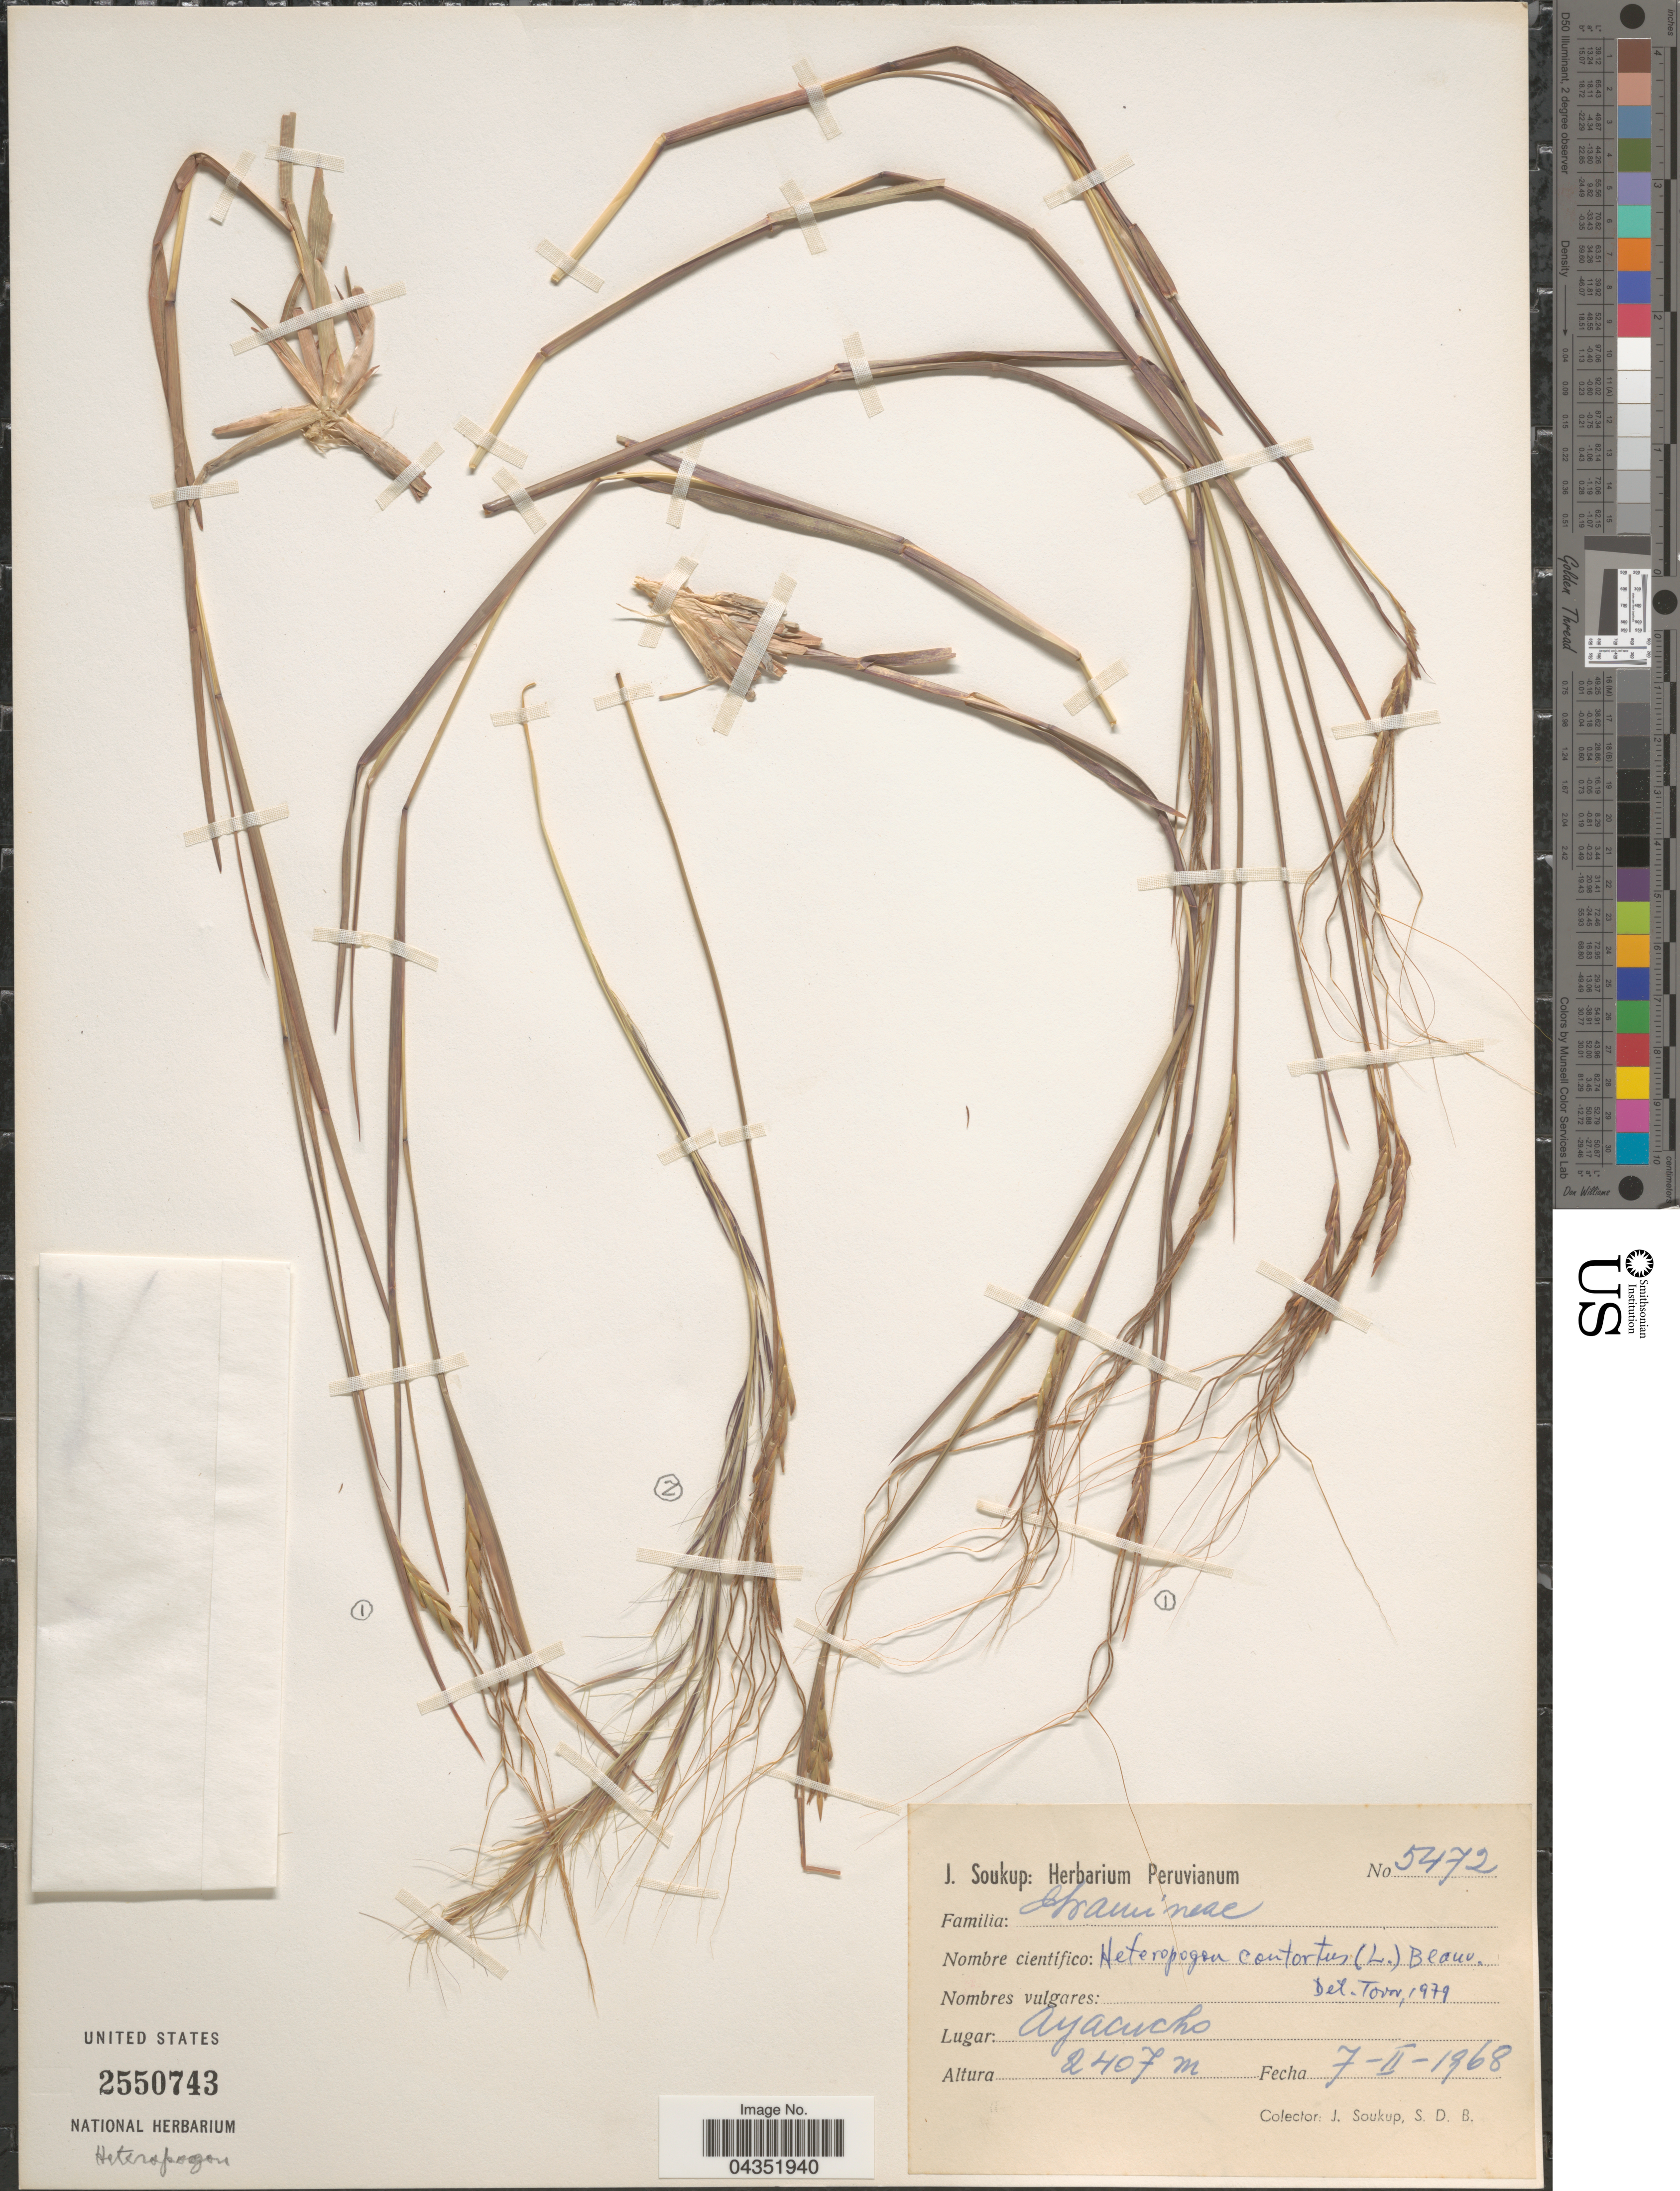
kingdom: Plantae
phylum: Tracheophyta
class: Liliopsida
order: Poales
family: Poaceae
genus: Heteropogon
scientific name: Heteropogon sp.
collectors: J. Soukup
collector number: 5472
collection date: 1968-02-07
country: Peru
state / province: Ayacucho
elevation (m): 2407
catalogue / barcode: US 2550743